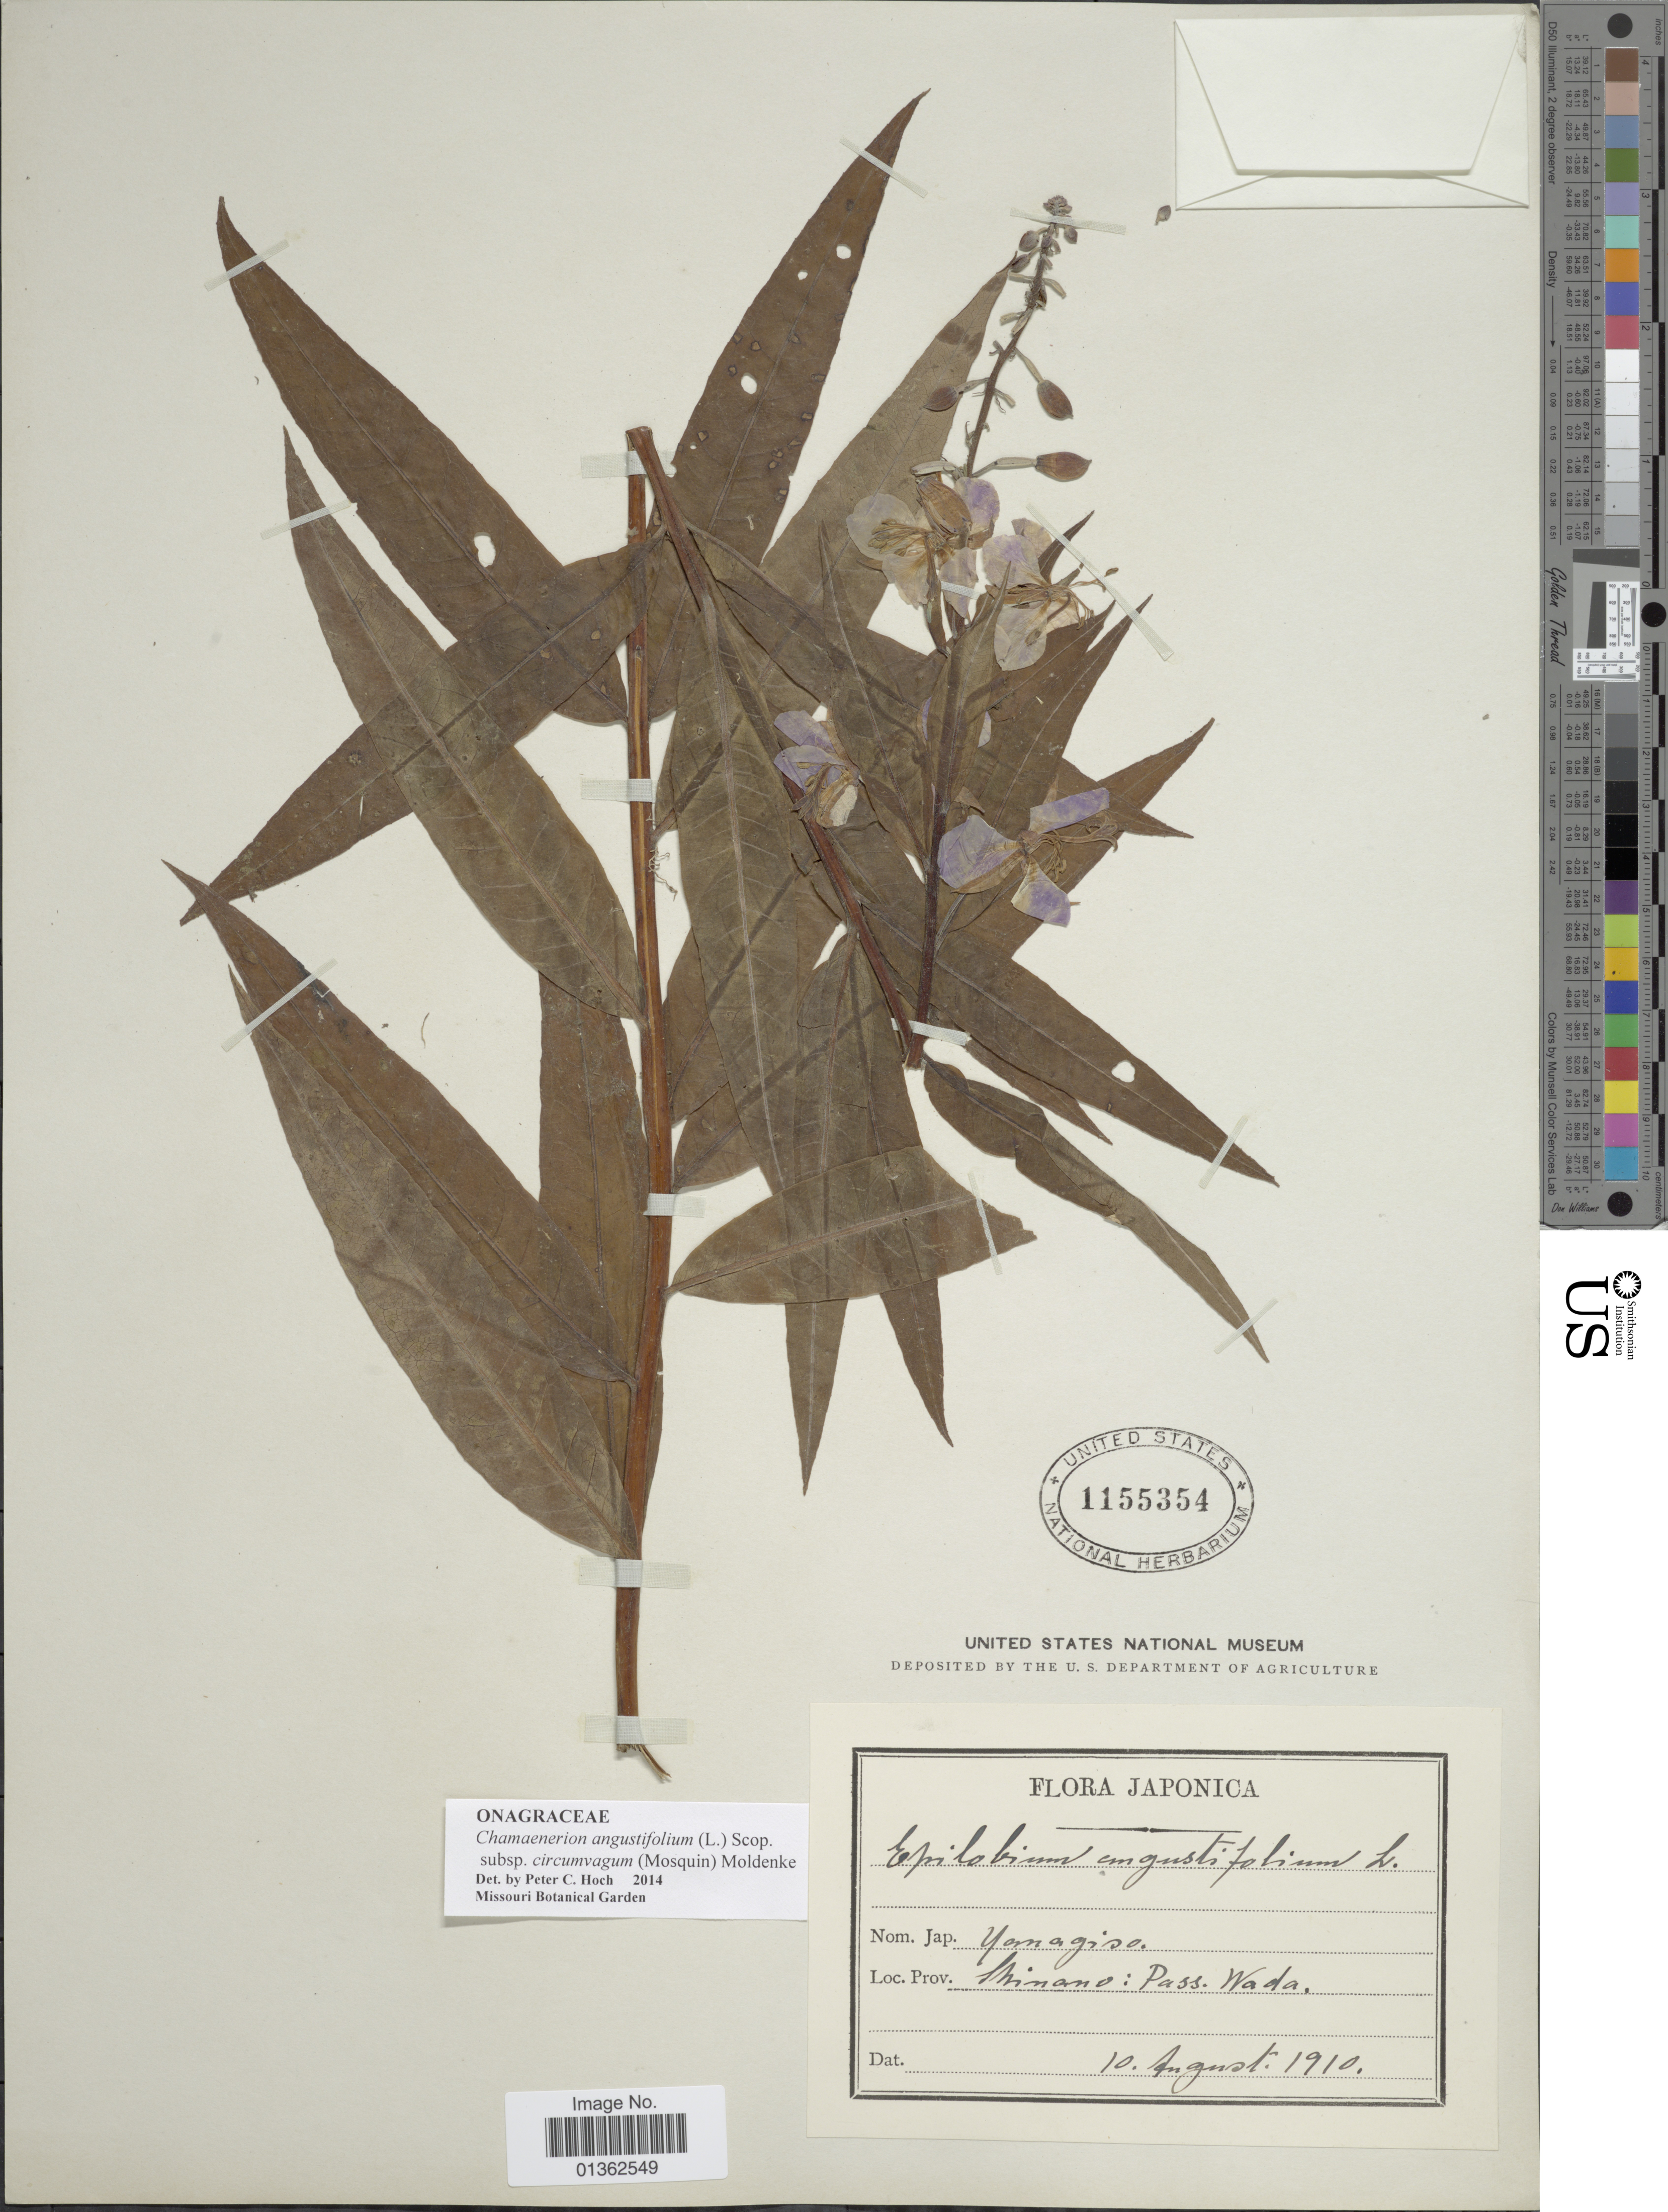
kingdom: Plantae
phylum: Tracheophyta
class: Magnoliopsida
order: Myrtales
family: Onagraceae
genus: Chamaenerion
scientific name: Chamaenerion angustifolium subsp. circumvagum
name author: (Mosquin) Moldenke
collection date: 1910-08-10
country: Japan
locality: Prov. Shinano: pass. Wada.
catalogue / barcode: US 1155354